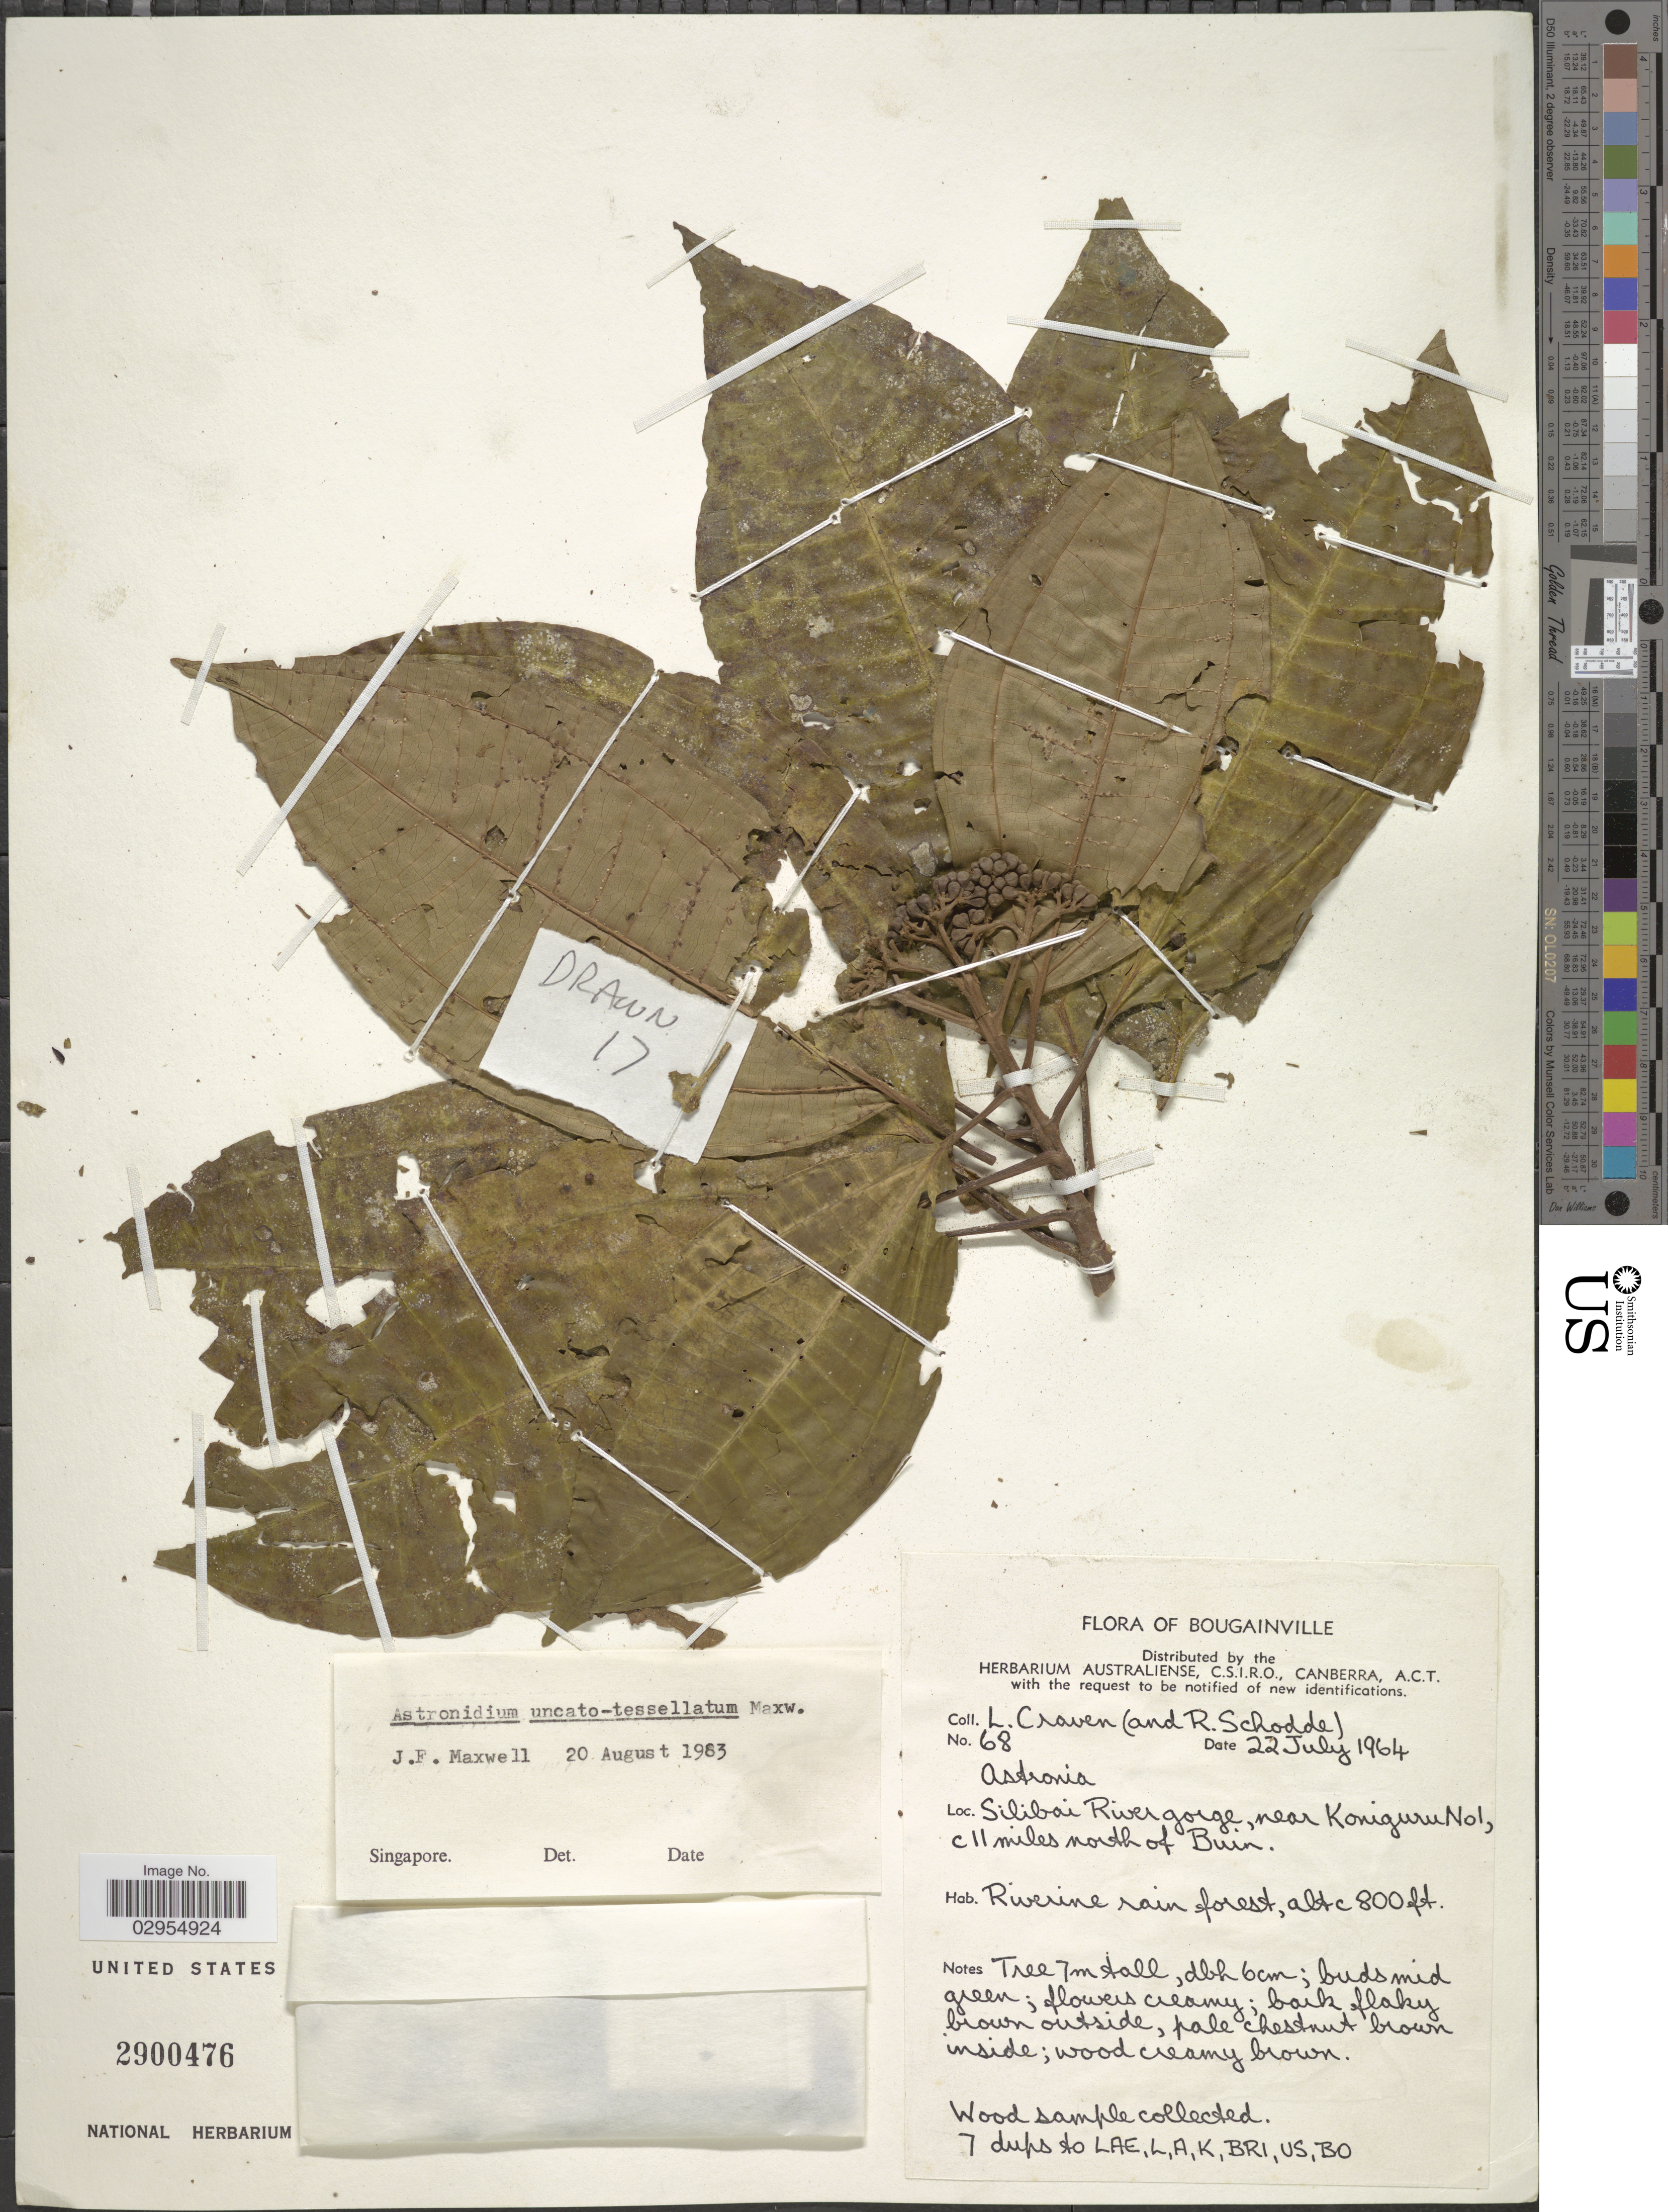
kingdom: Plantae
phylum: Tracheophyta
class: Magnoliopsida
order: Myrtales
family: Melastomataceae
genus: Astronidium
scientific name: Astronidium uncinatotessellatum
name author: J.F. Maxwell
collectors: L. A. Craven & R. Schodde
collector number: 68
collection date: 1964-07-22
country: Papua New Guinea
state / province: Bougainville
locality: Silibai River gorge, near Koniguru Nolm c 11 miles north of Buin.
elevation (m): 244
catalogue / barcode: US 2900476